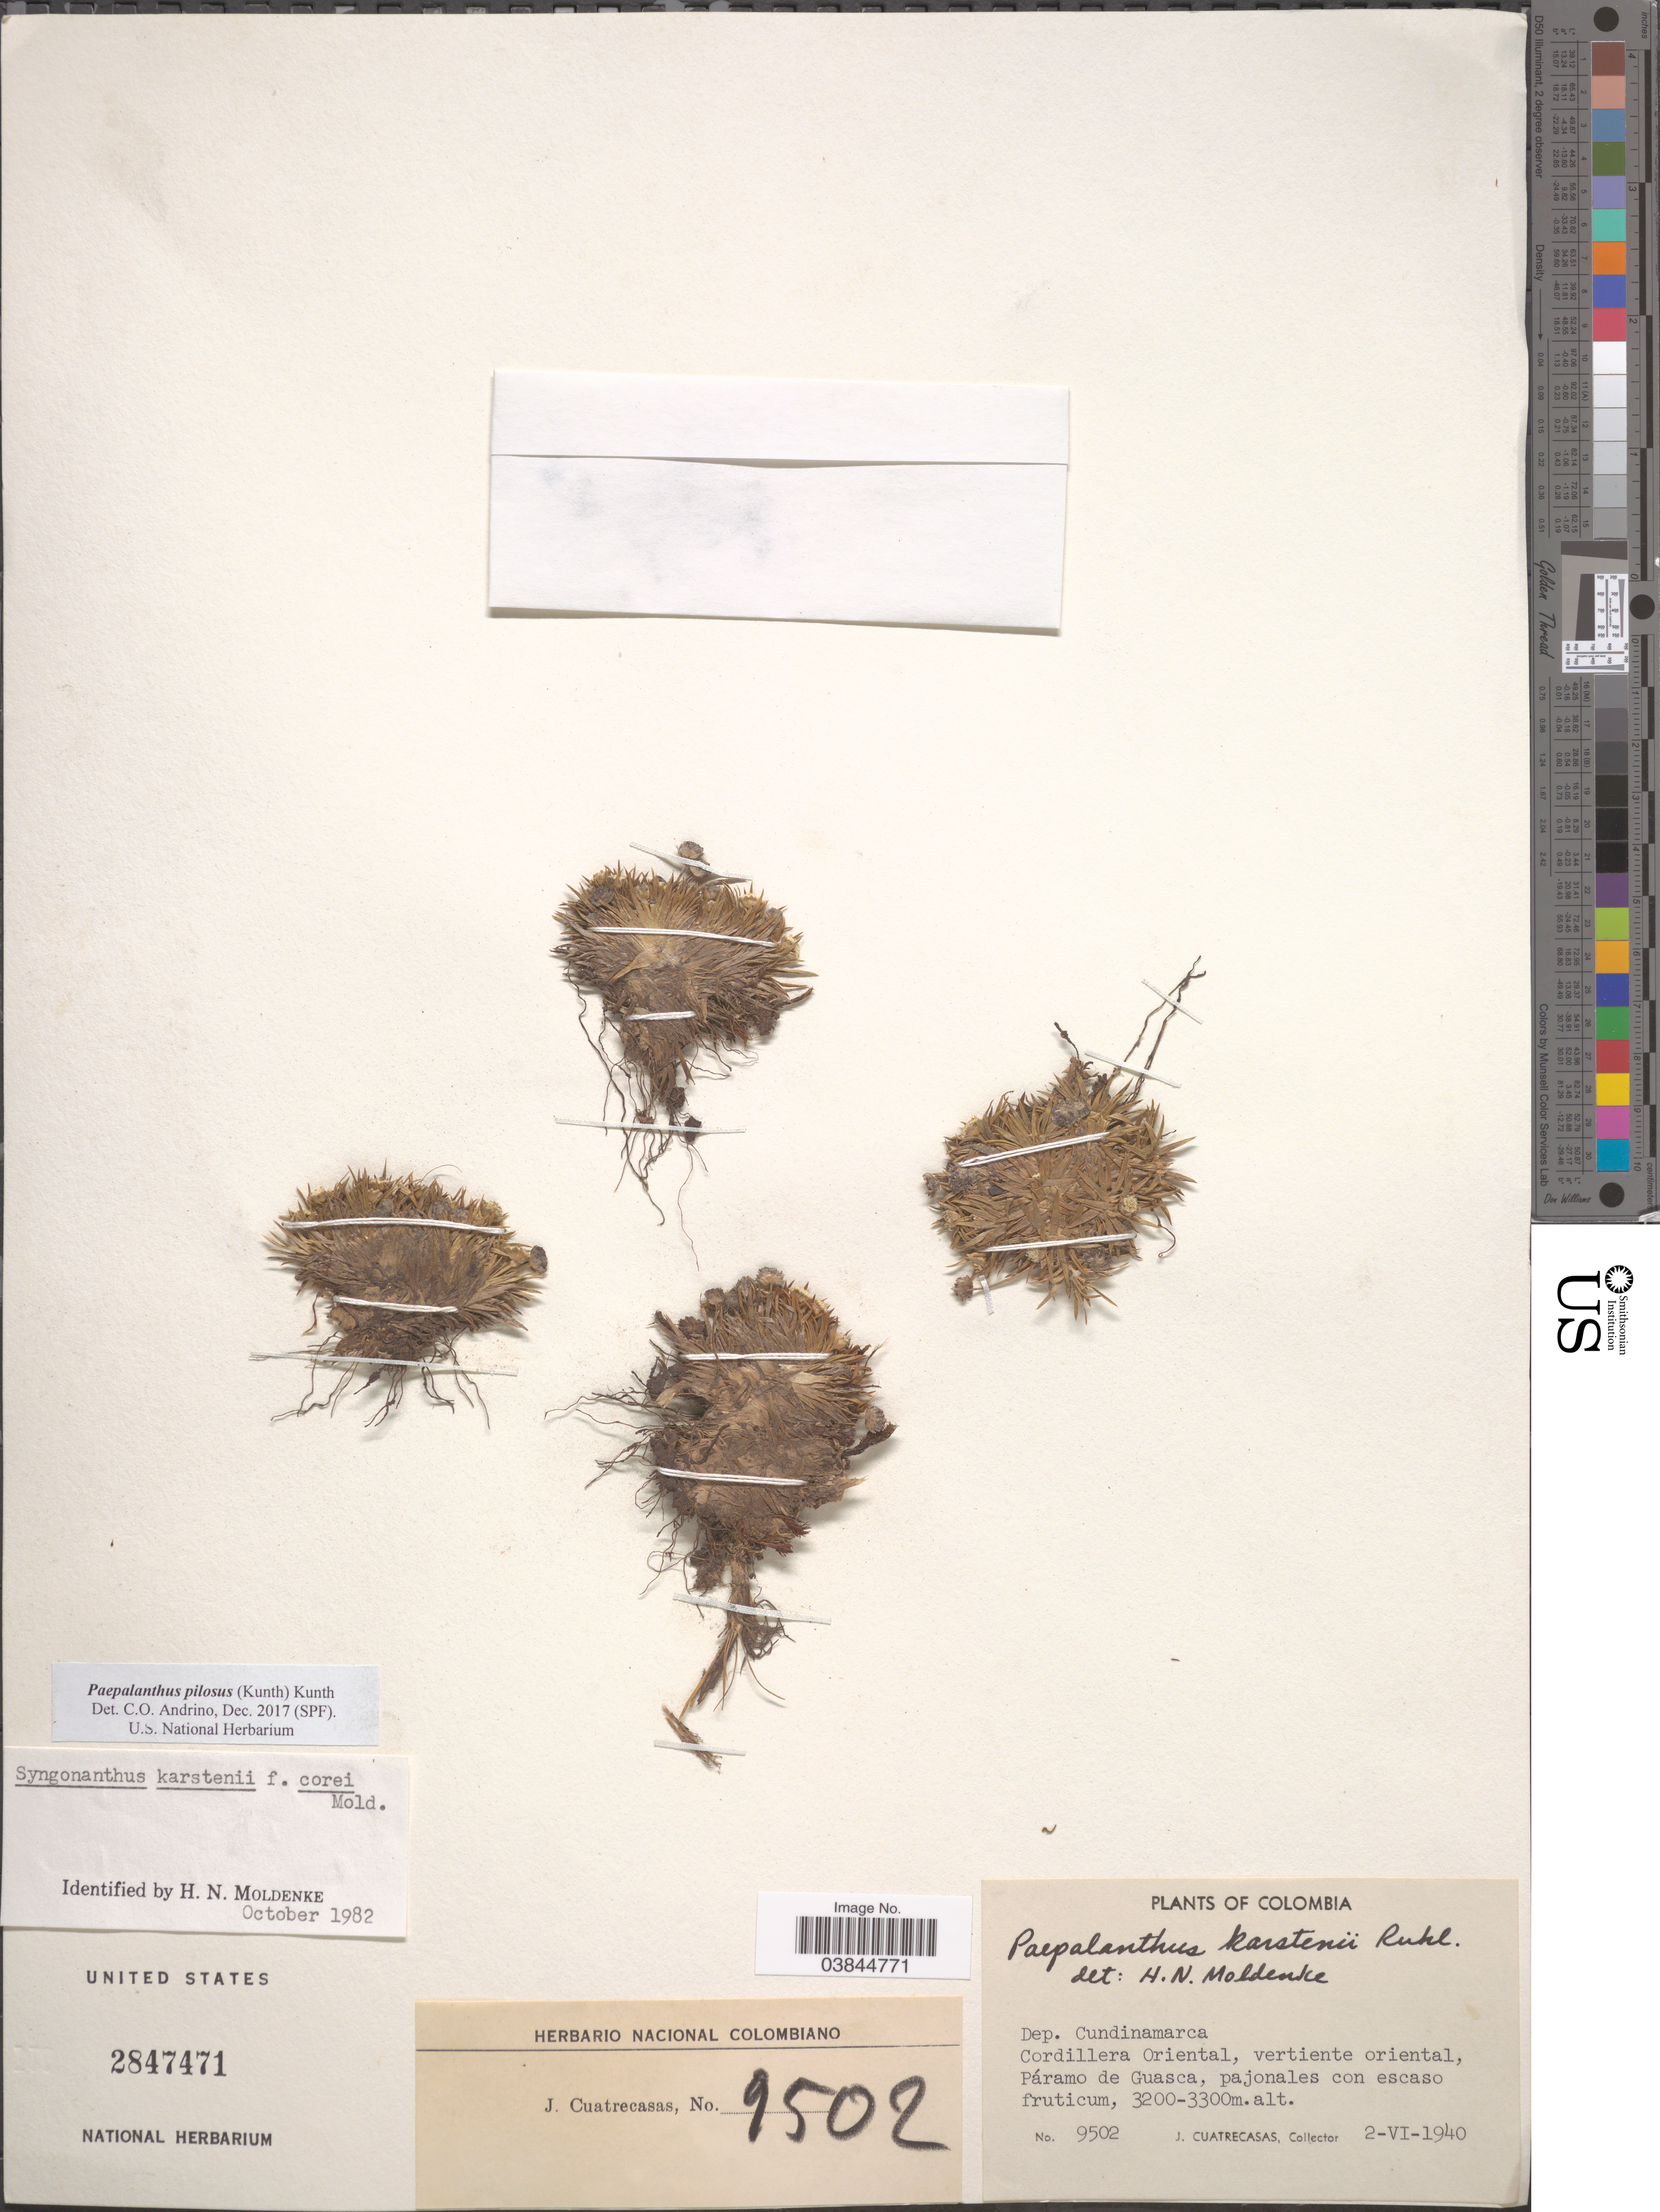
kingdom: Plantae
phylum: Tracheophyta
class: Liliopsida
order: Poales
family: Eriocaulaceae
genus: Paepalanthus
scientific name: Paepalanthus pilosus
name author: (Kunth) Kunth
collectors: J. Cuatrecasas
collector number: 9502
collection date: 1940-06-02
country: Colombia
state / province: Cundinamarca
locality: Dep. Cundinamarca. Cordillera Oriental, vertiente oriental, Páramo de Guasca.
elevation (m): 3200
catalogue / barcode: US 2847471